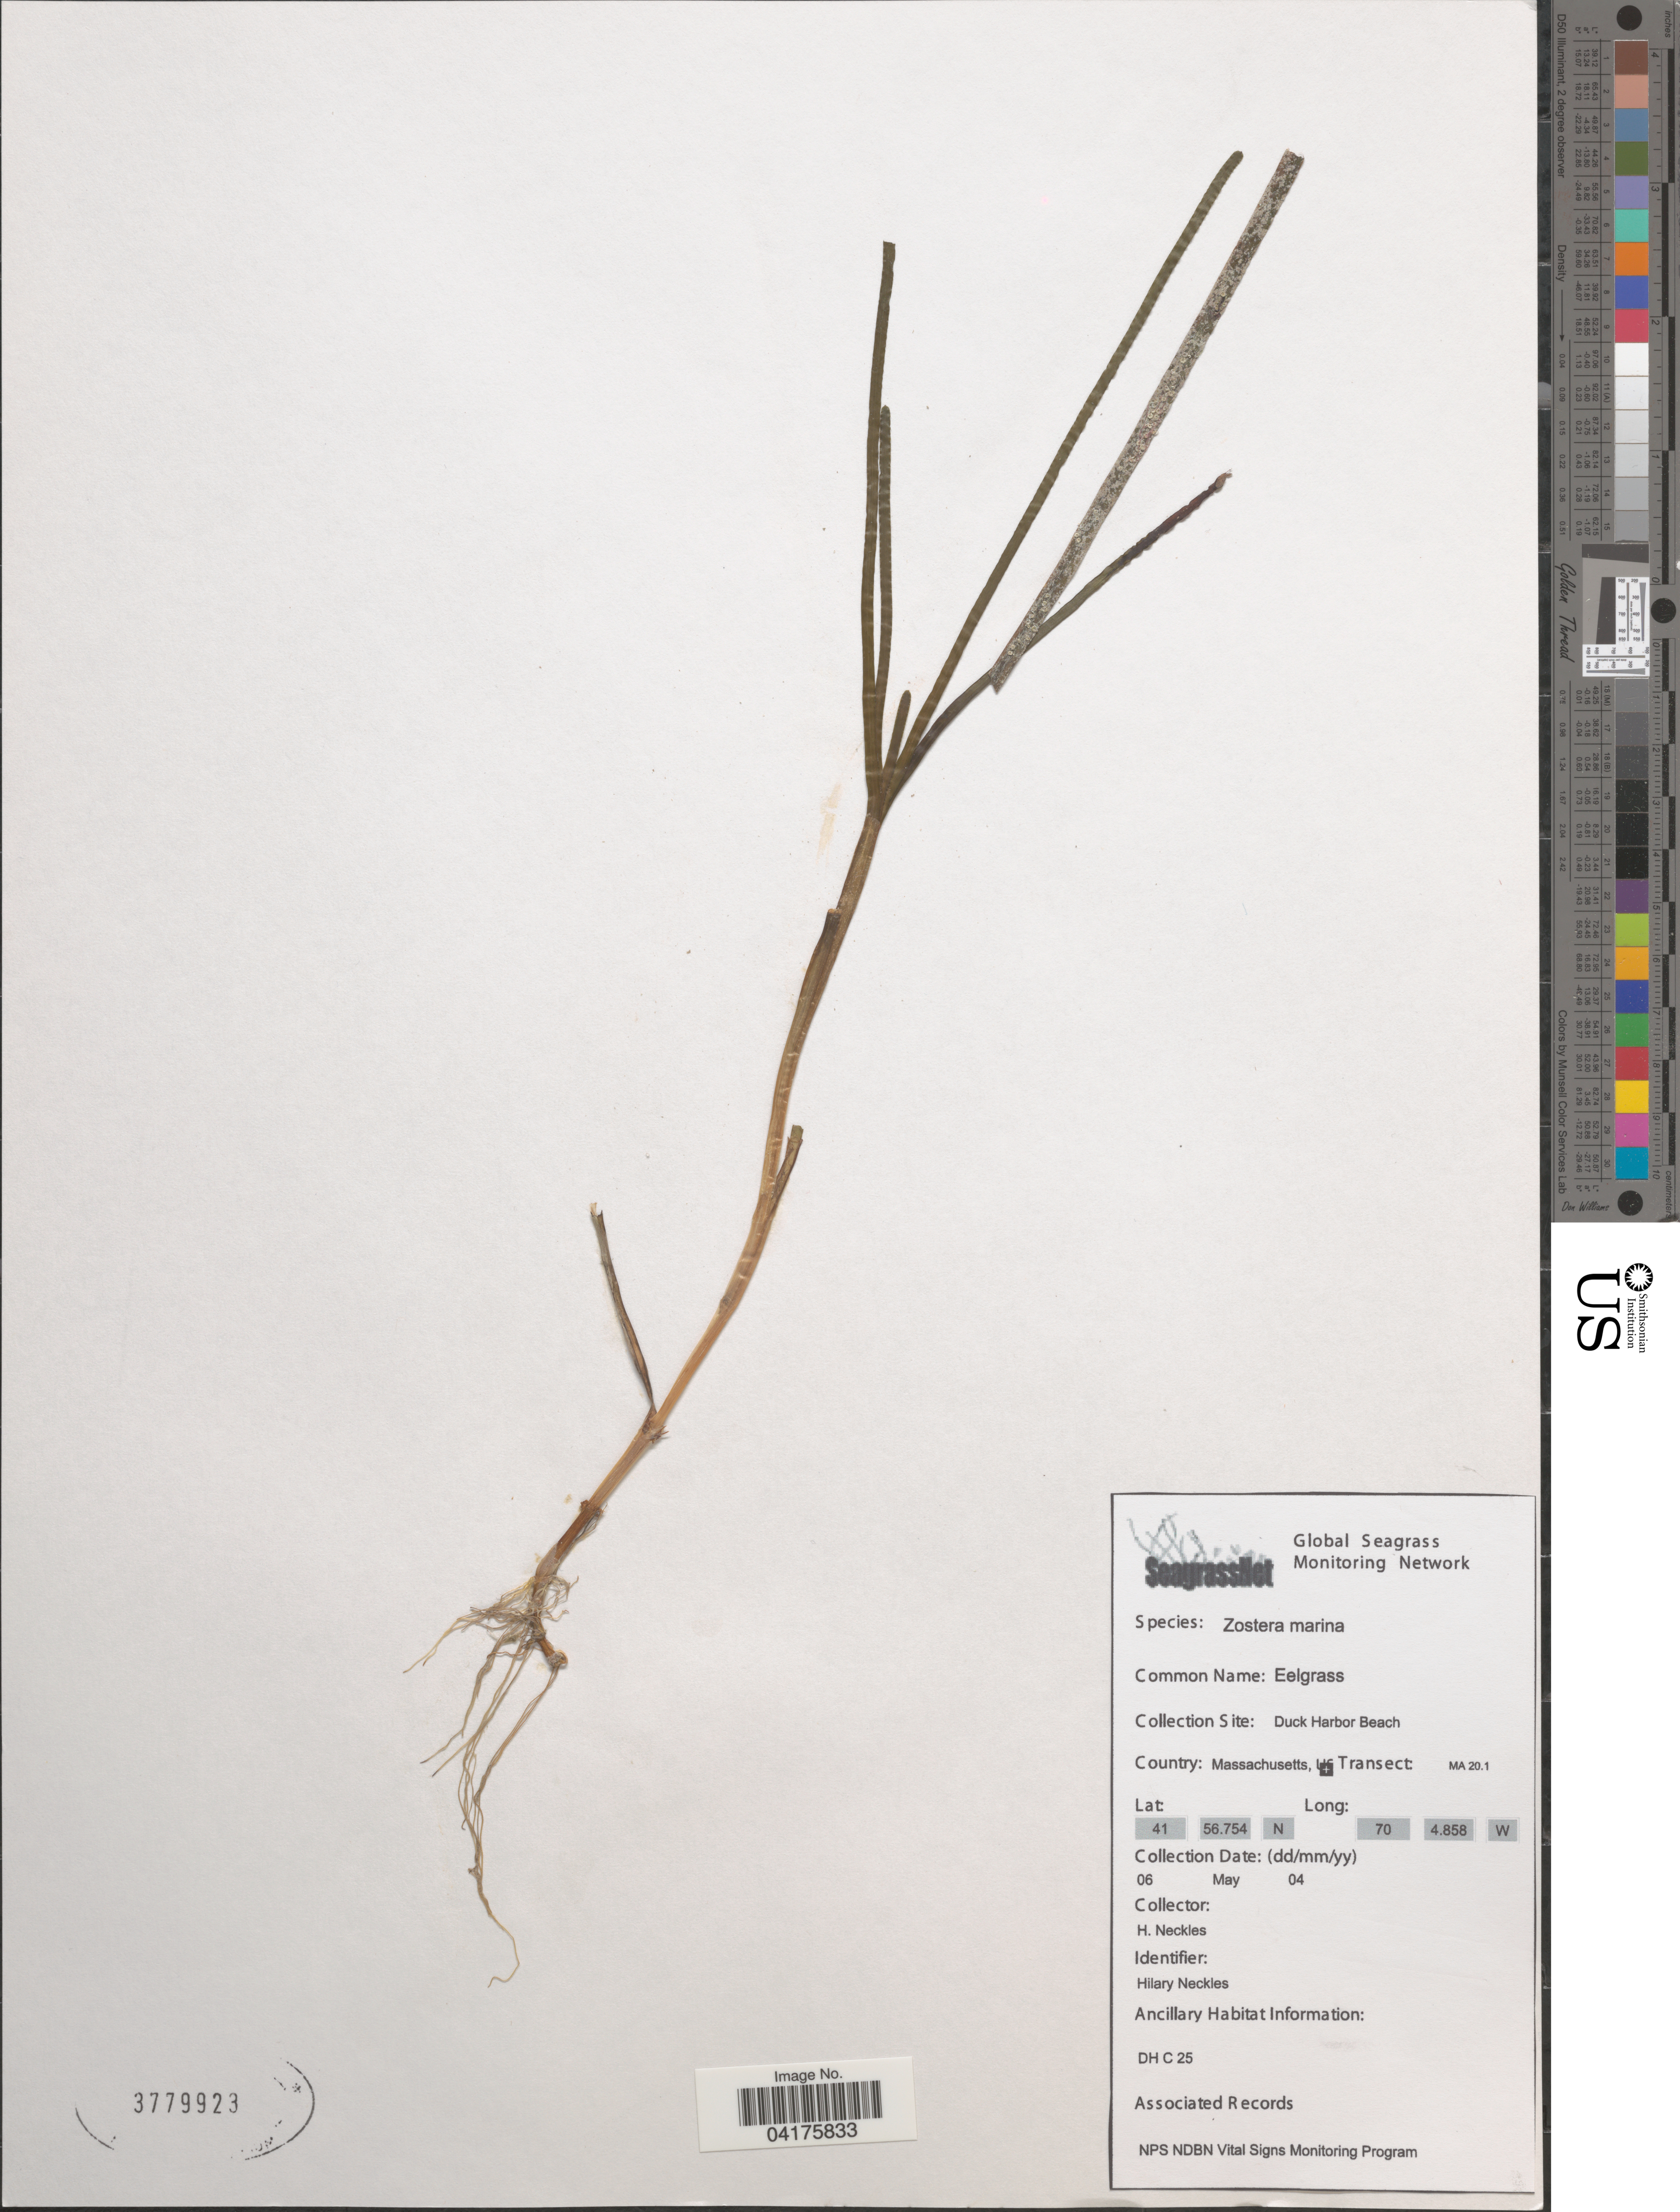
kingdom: Plantae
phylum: Tracheophyta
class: Liliopsida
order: Alismatales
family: Zosteraceae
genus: Zostera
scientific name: Zostera marina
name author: L.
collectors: H. Neckles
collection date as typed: Transcribed d/m/y: 6/5/4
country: United States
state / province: Massachusetts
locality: Duck Harbor Beach.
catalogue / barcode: US 3779923